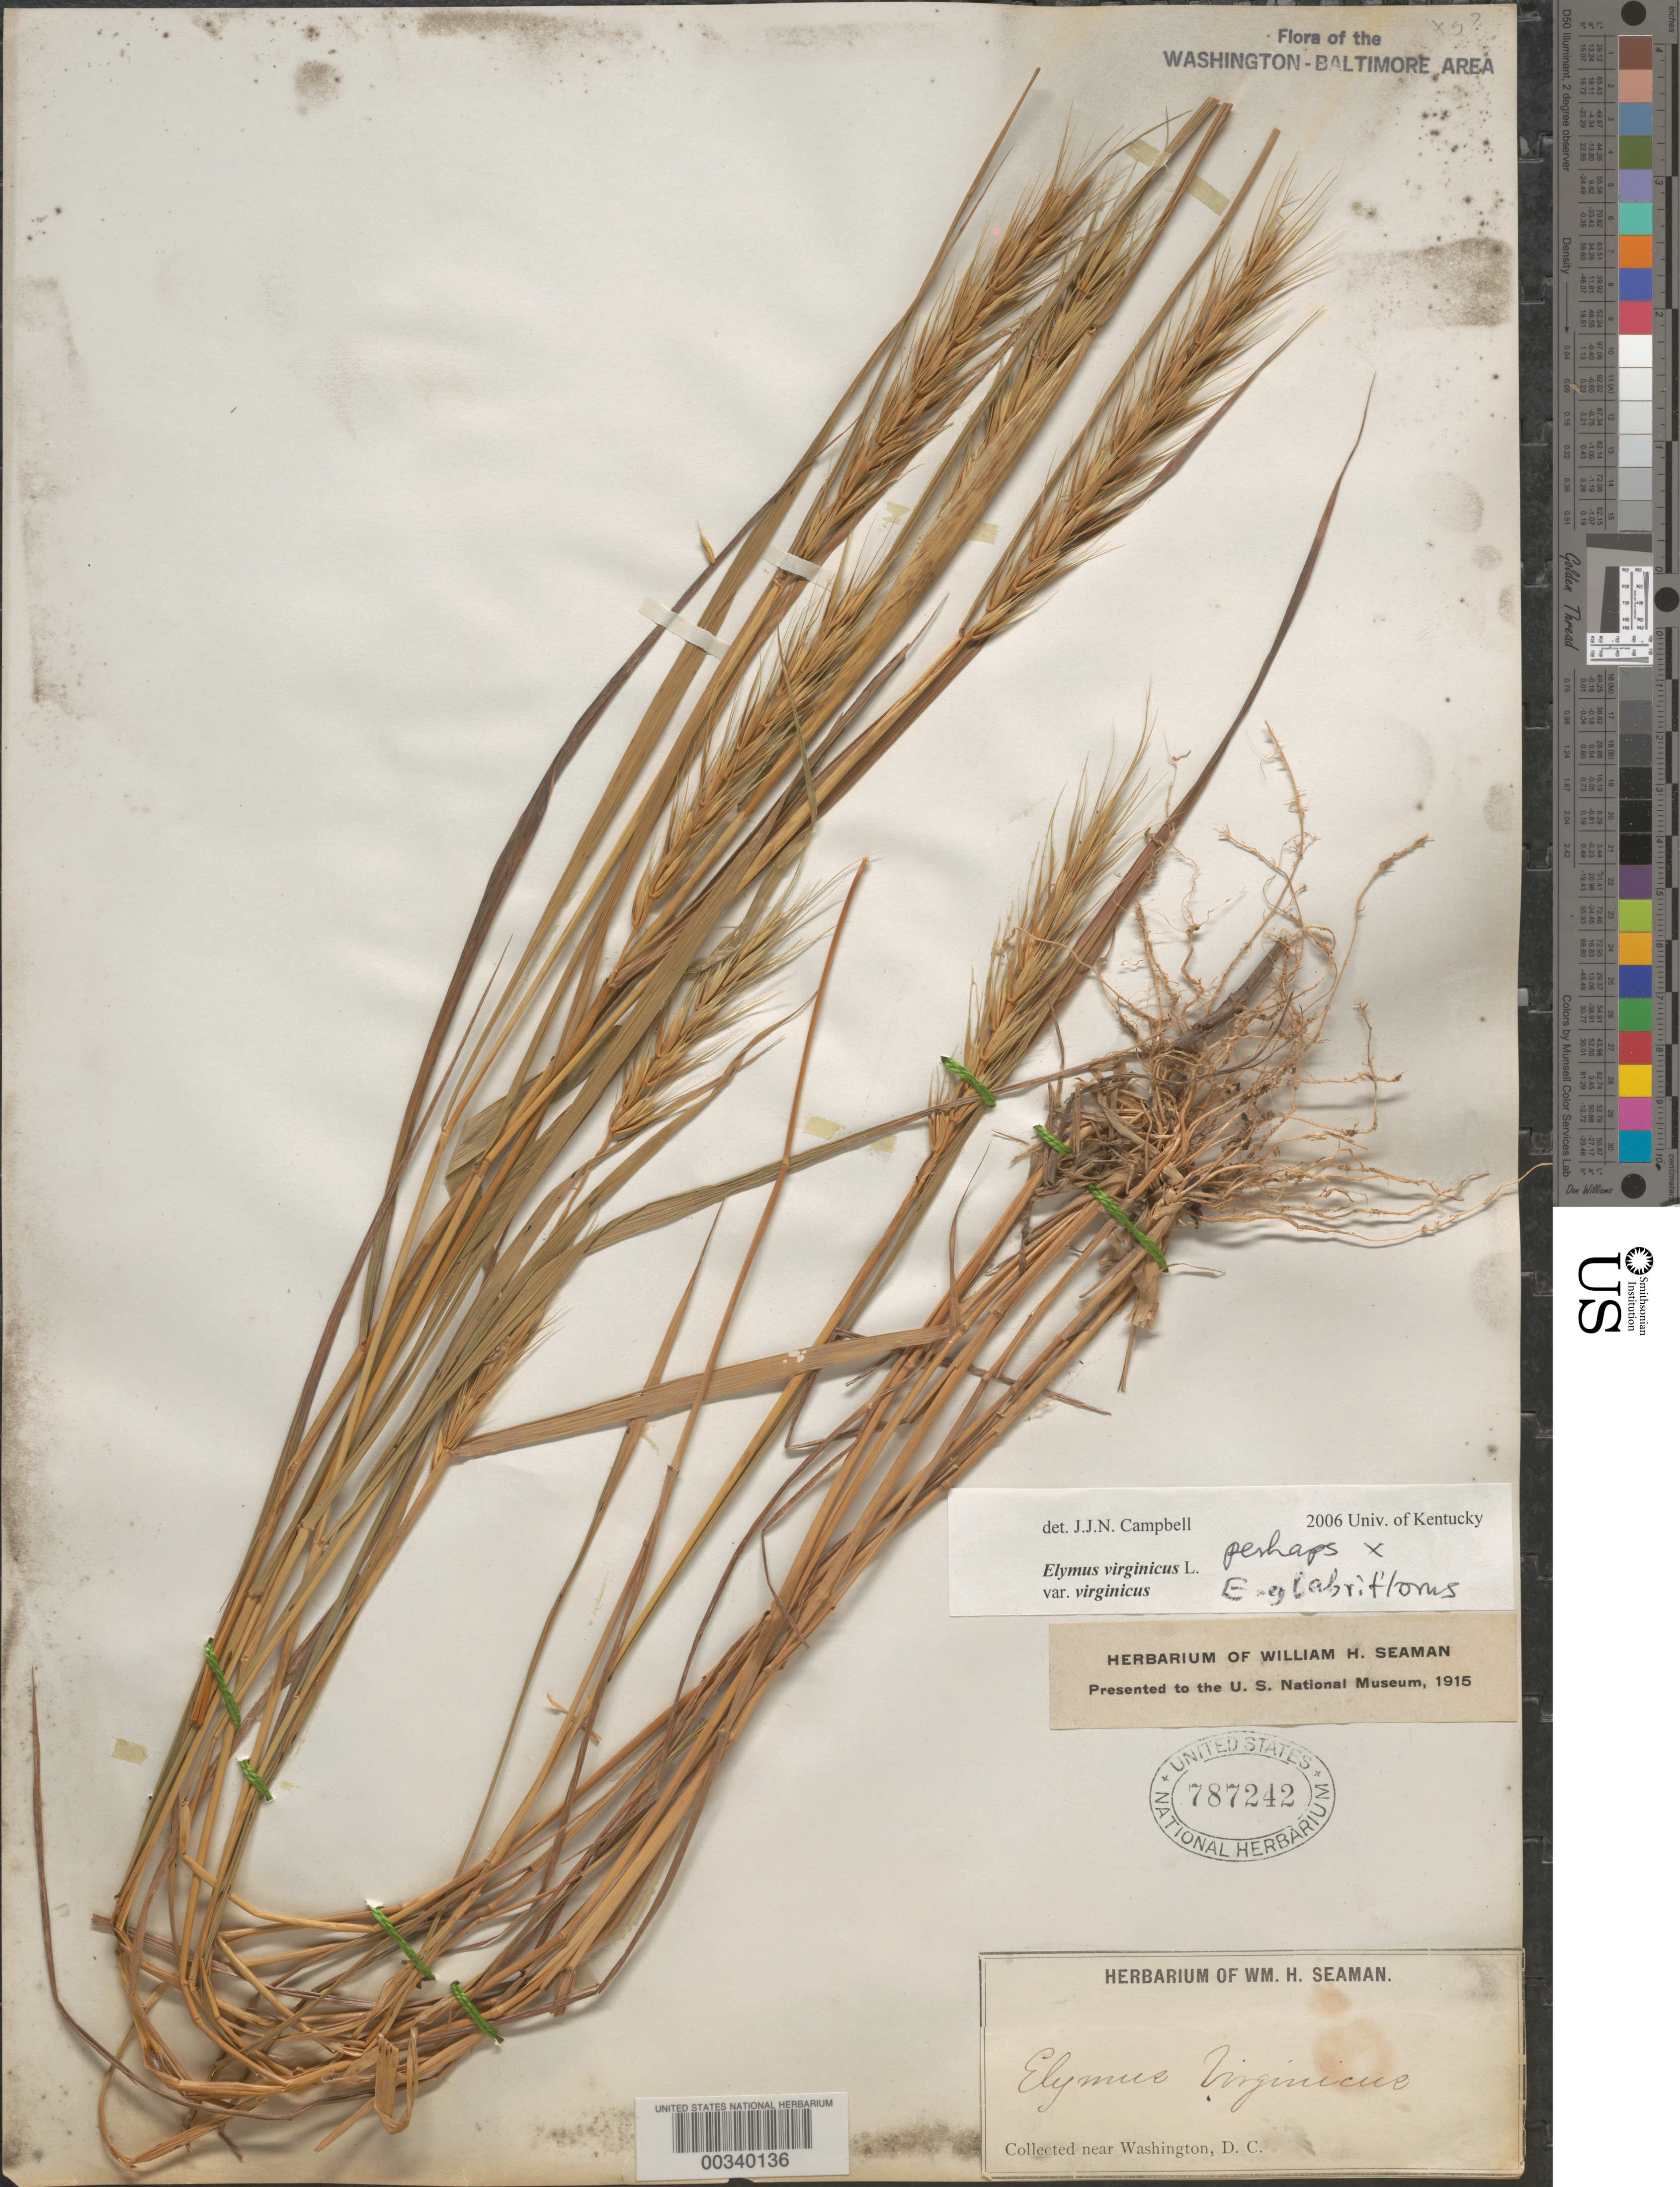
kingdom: Plantae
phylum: Tracheophyta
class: Liliopsida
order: Poales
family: Poaceae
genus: Elymus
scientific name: Elymus virginicus var. virginicus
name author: L.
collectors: W. Seaman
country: United States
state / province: District of Columbia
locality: Near Washington D.C.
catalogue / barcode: US 787242